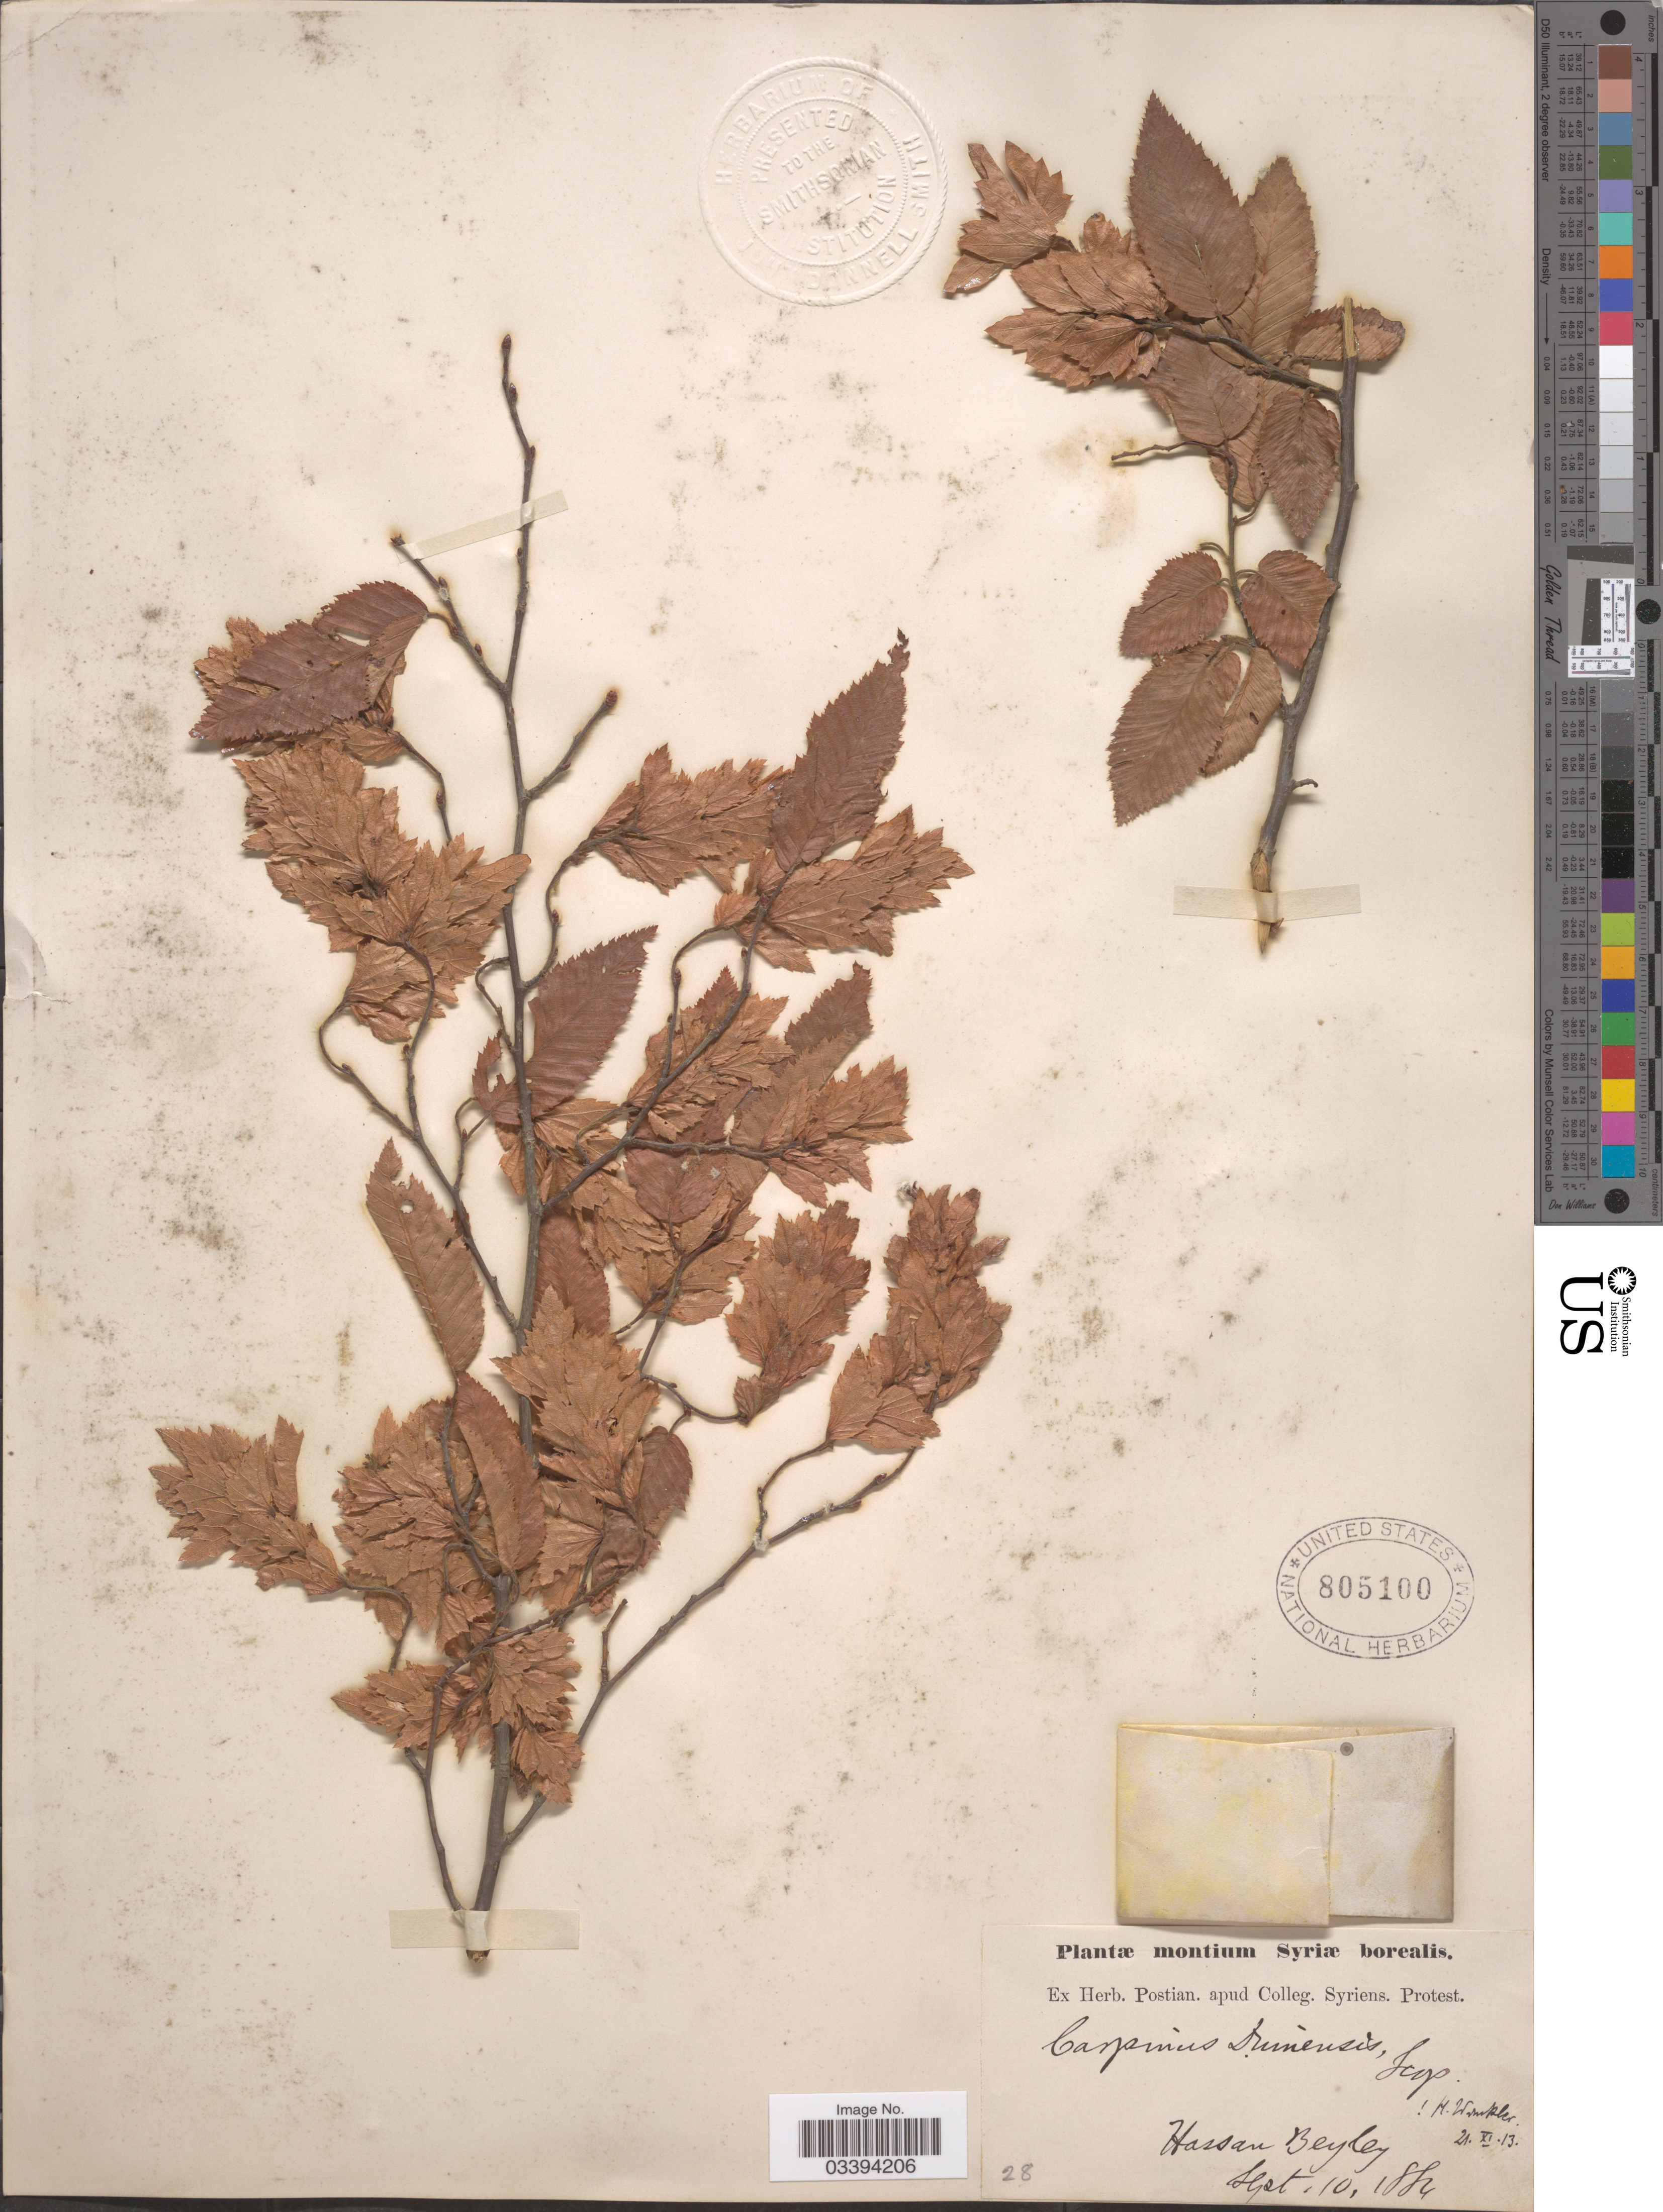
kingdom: Plantae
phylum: Tracheophyta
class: Magnoliopsida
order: Fagales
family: Betulaceae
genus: Carpinus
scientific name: Carpinus orientalis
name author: Mill.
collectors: ex herb. Postian. apud Colleg. Syriens. Protest. USE "Fannie P. A. Shepard" (10308853) AS PRIMARY COLLECTOR INSTEAD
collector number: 28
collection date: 1884-09-10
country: Syria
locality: Hassan Beyley. Montium Syriæ borealis.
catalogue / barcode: US 805100